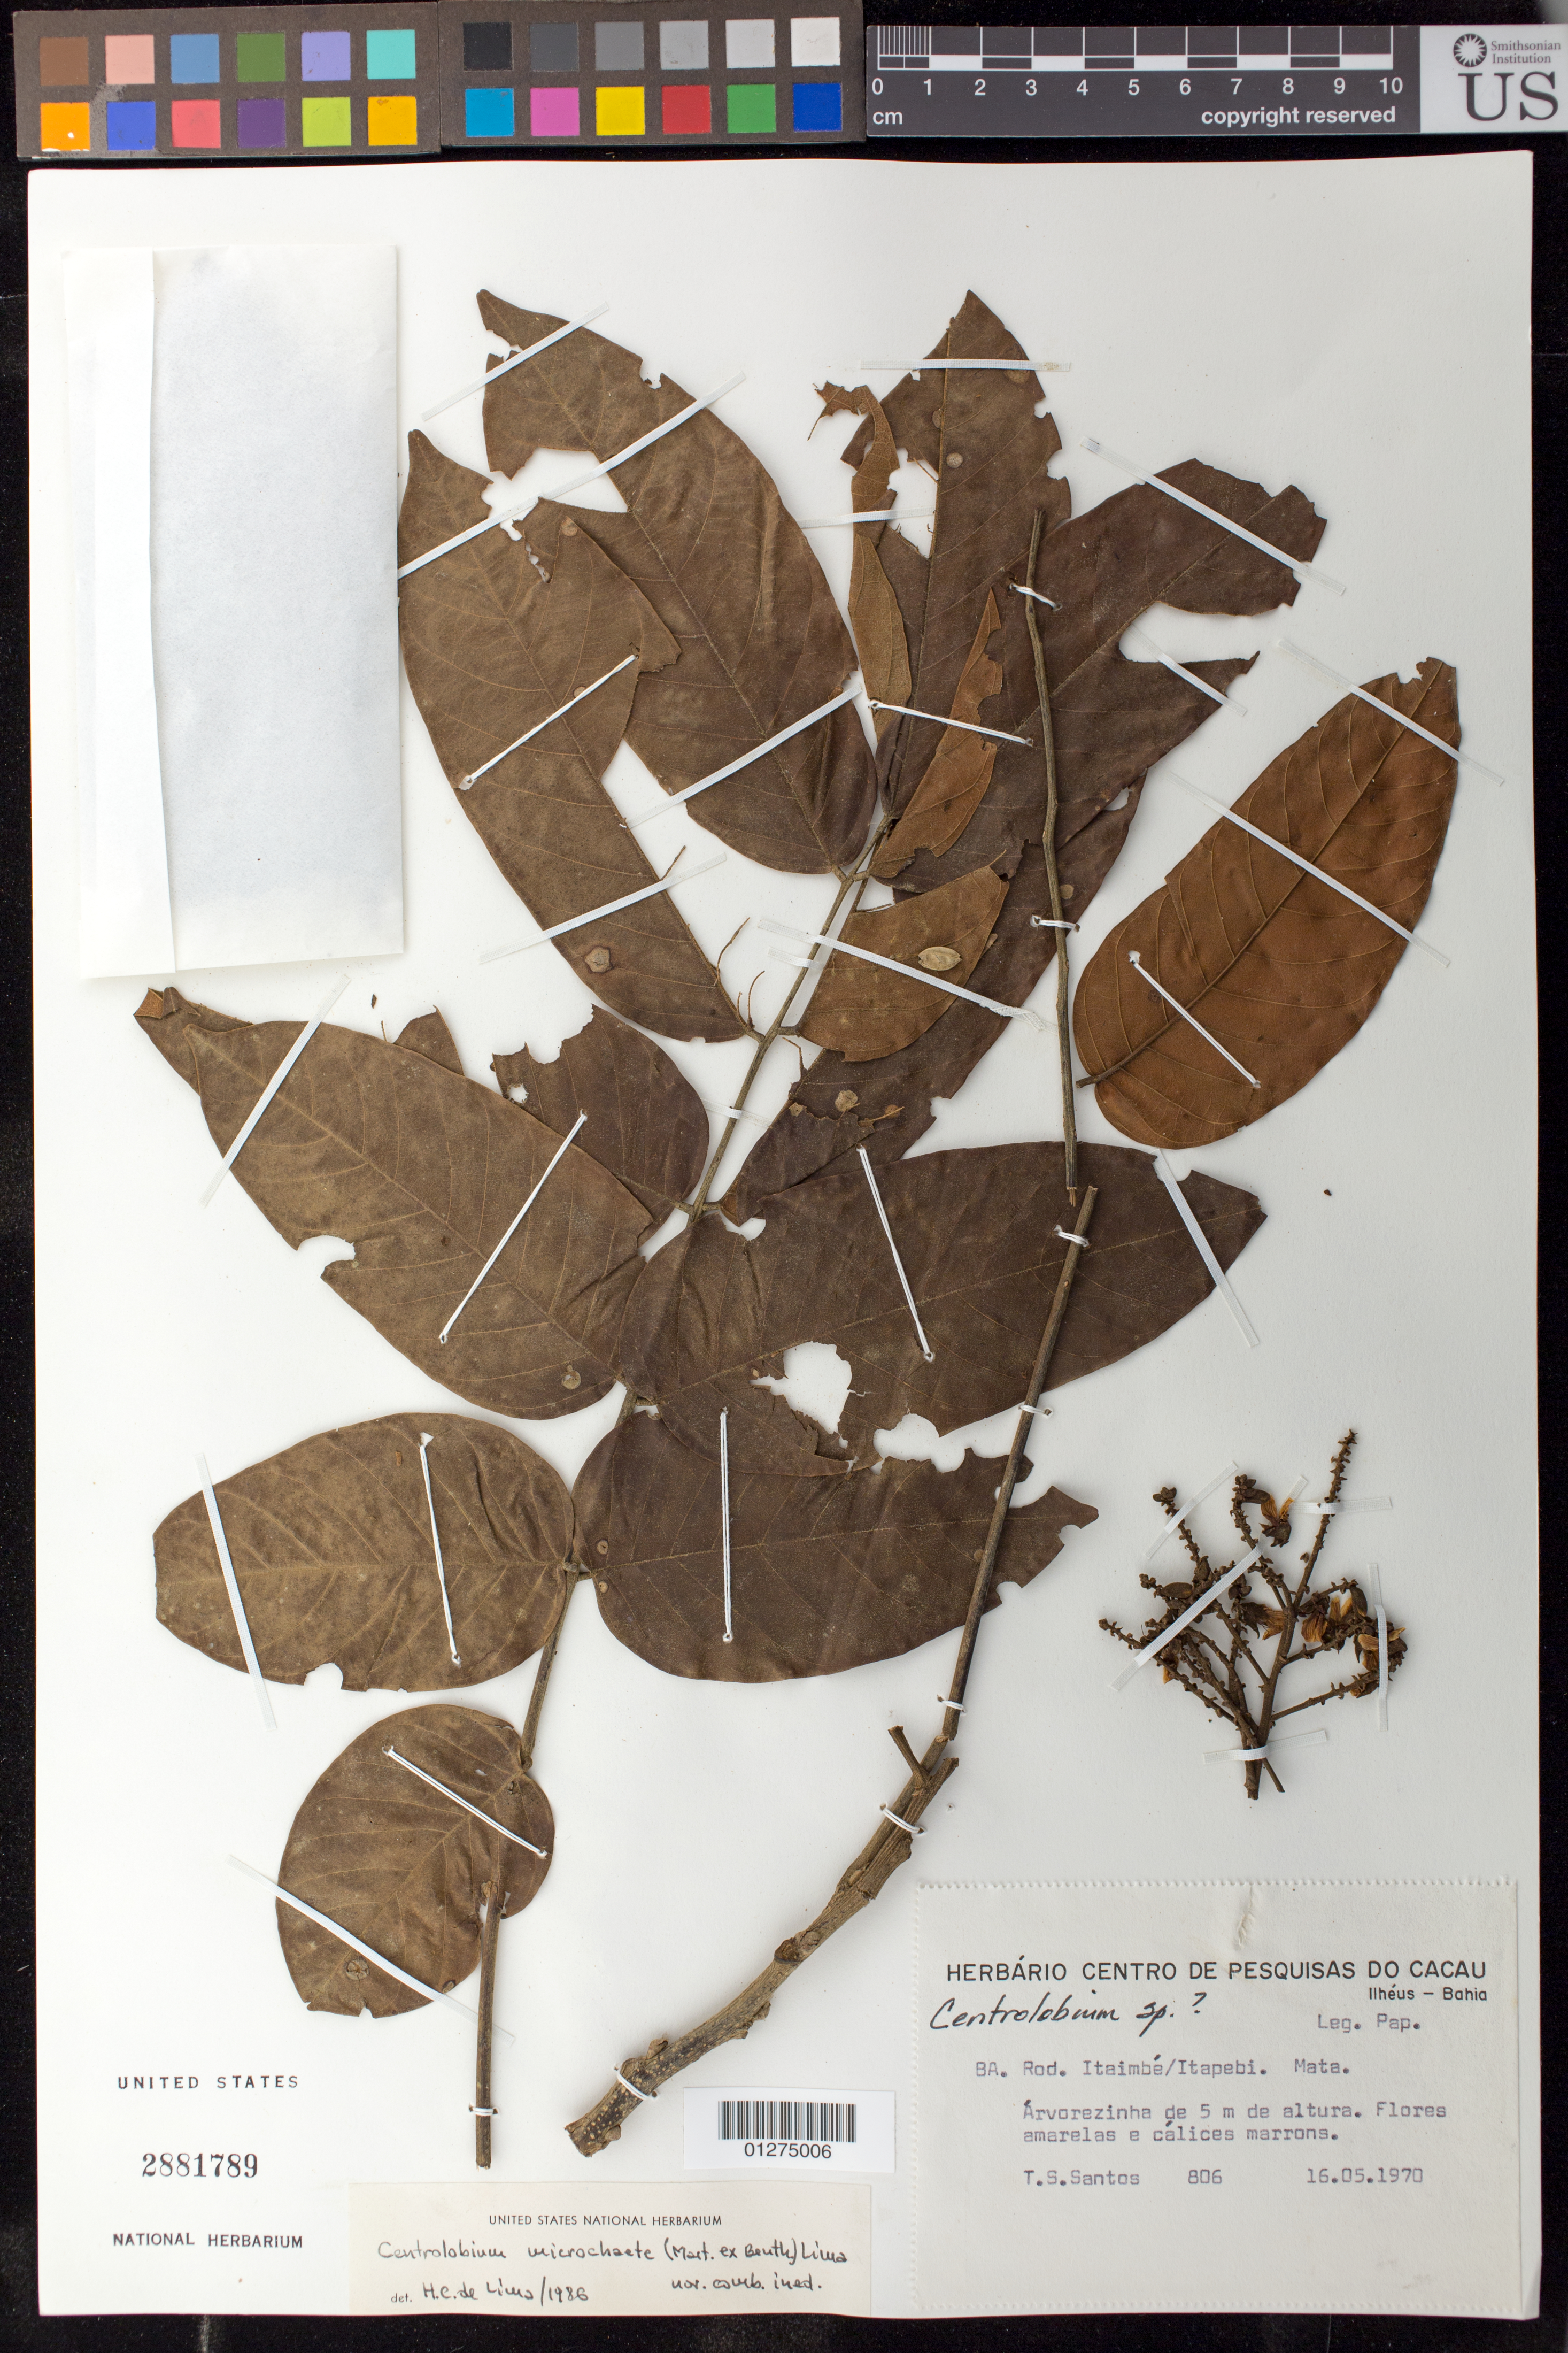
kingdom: Plantae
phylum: Tracheophyta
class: Magnoliopsida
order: Fabales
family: Fabaceae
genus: Centrolobium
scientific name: Centrolobium microchaete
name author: (Benth.) H.C. Lima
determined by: Lima, H. C. de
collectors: T. S. Santos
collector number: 806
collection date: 1970-03-16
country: Brazil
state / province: Bahia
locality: Ilhéus. BA. Rod. Itaimbe/Itapebi. Mata.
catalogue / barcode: US 2881789